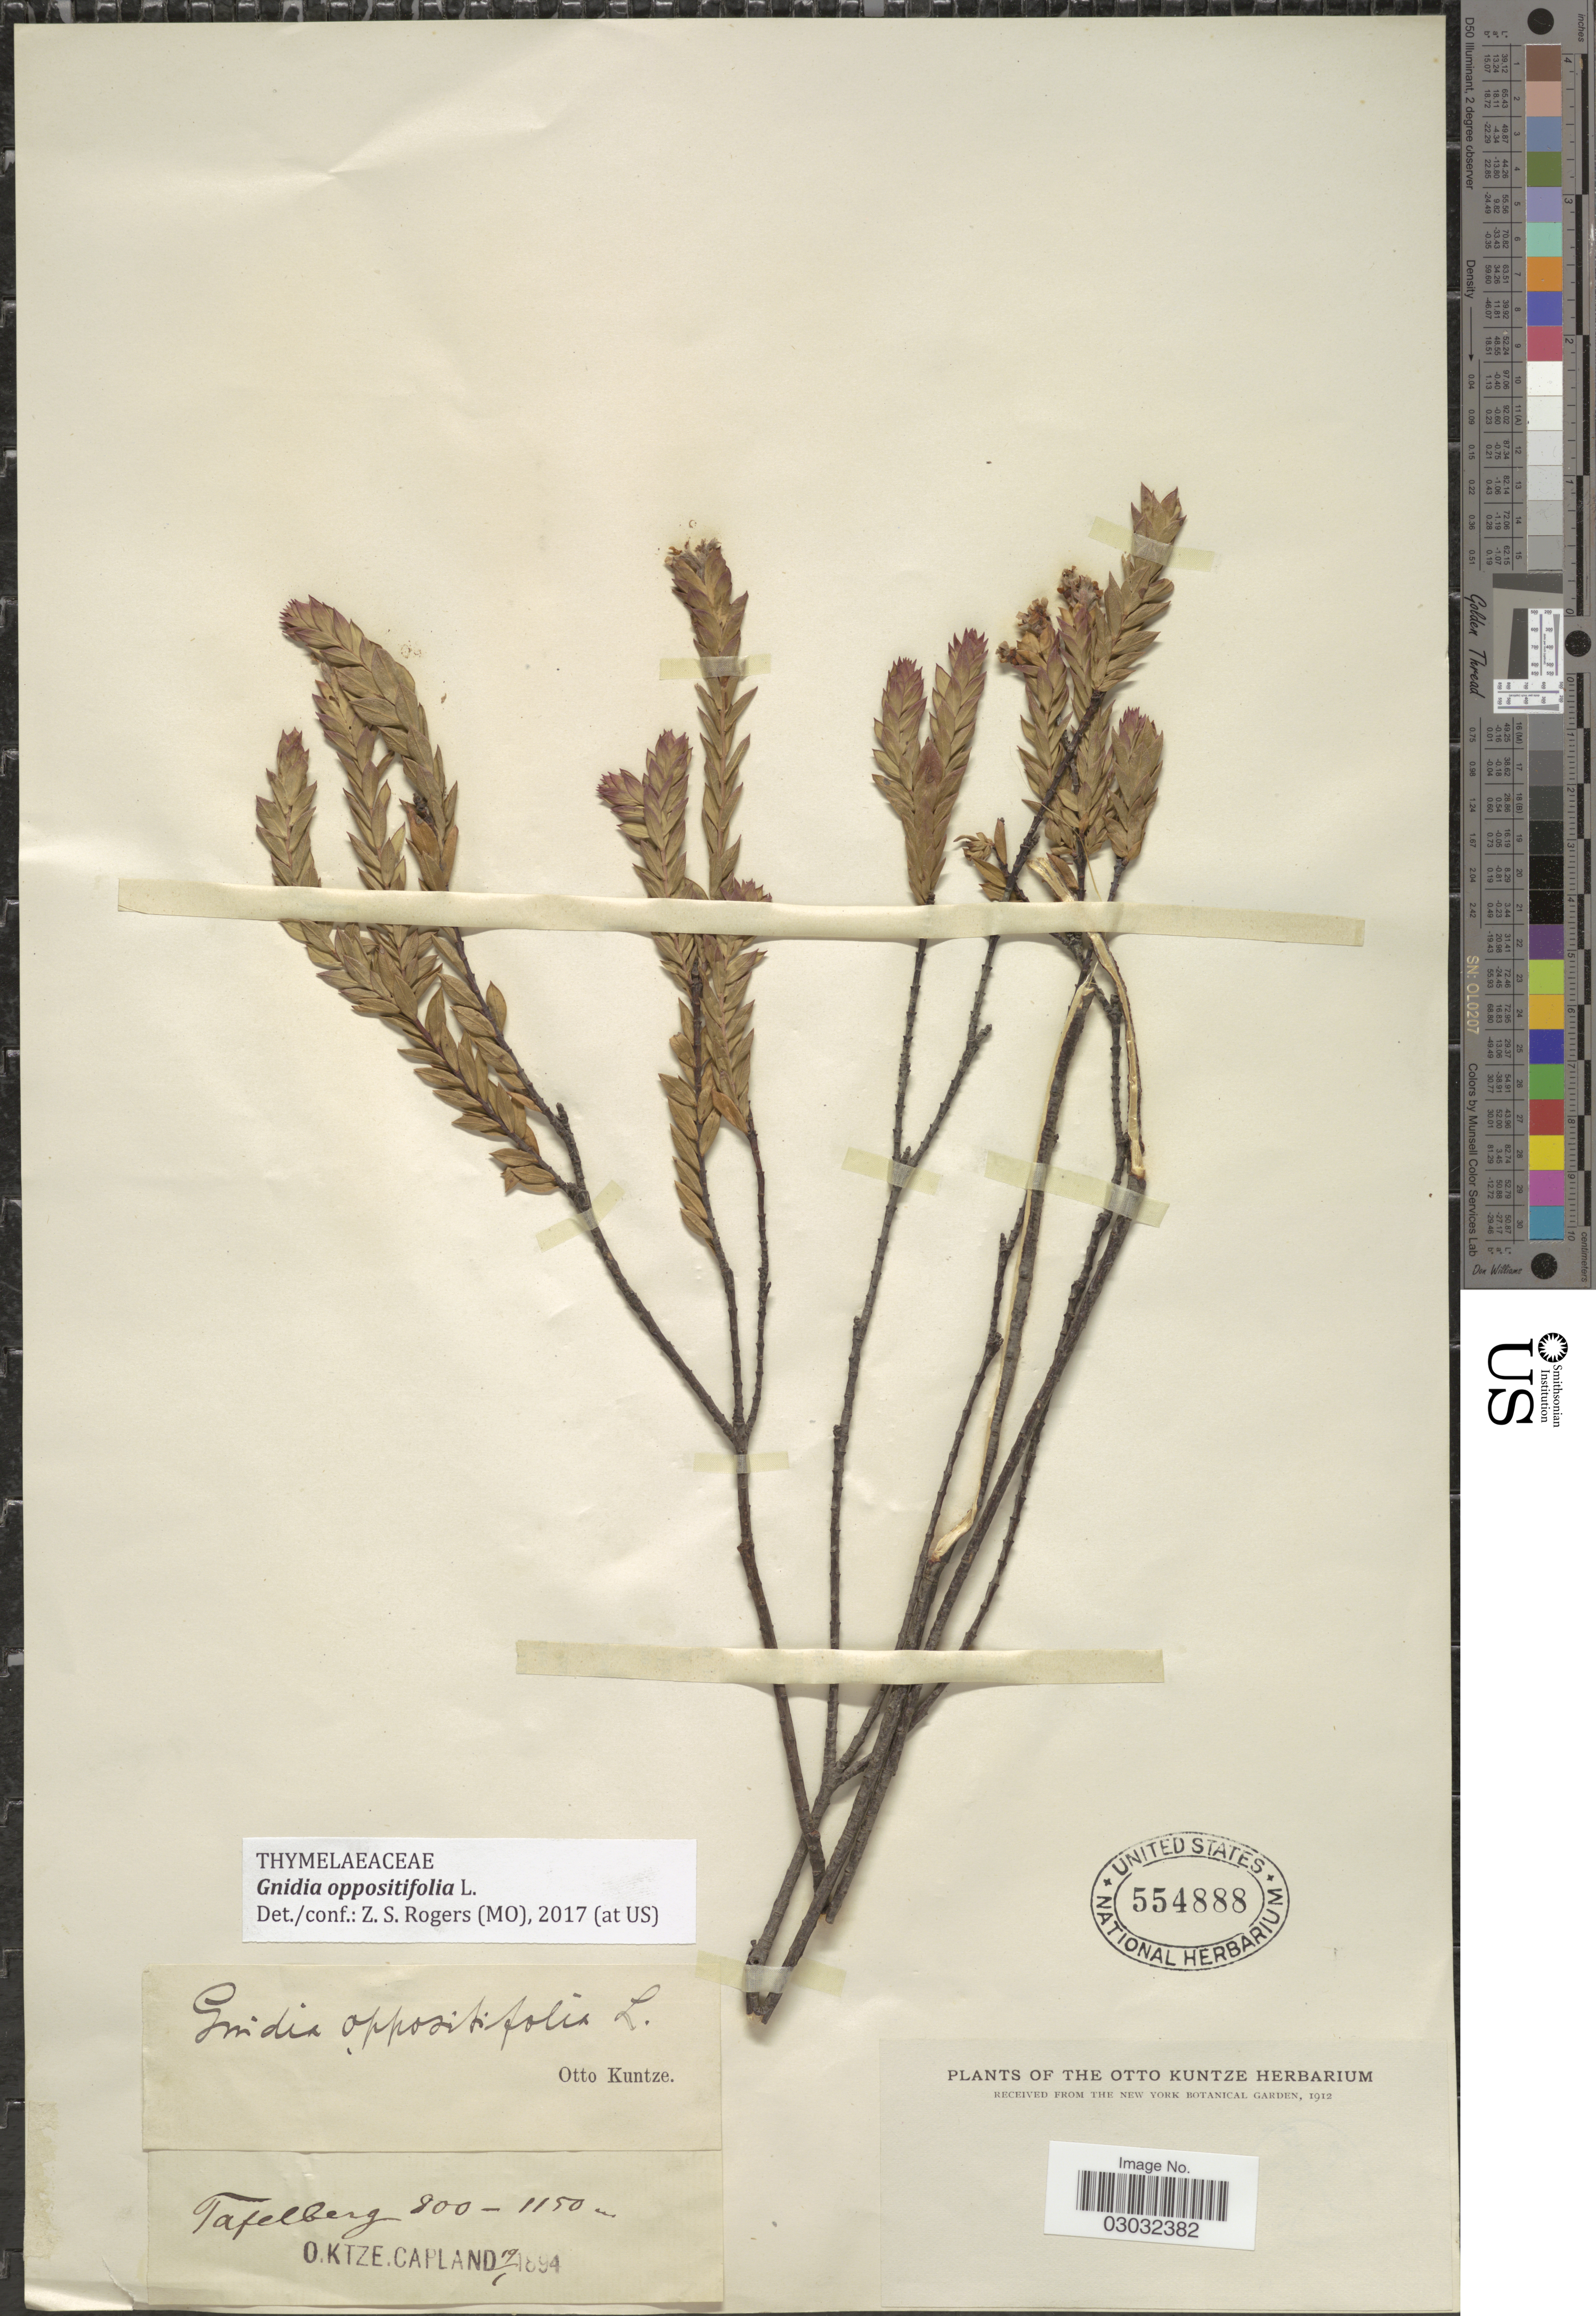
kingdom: Plantae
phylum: Tracheophyta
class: Magnoliopsida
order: Malvales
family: Thymelaeaceae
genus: Gnidia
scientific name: Gnidia oppositifolia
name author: L.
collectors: C.E.O. Kuntze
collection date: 1894-01-19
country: South Africa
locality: Tafelberg. Capland.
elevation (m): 800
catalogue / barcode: US 554888